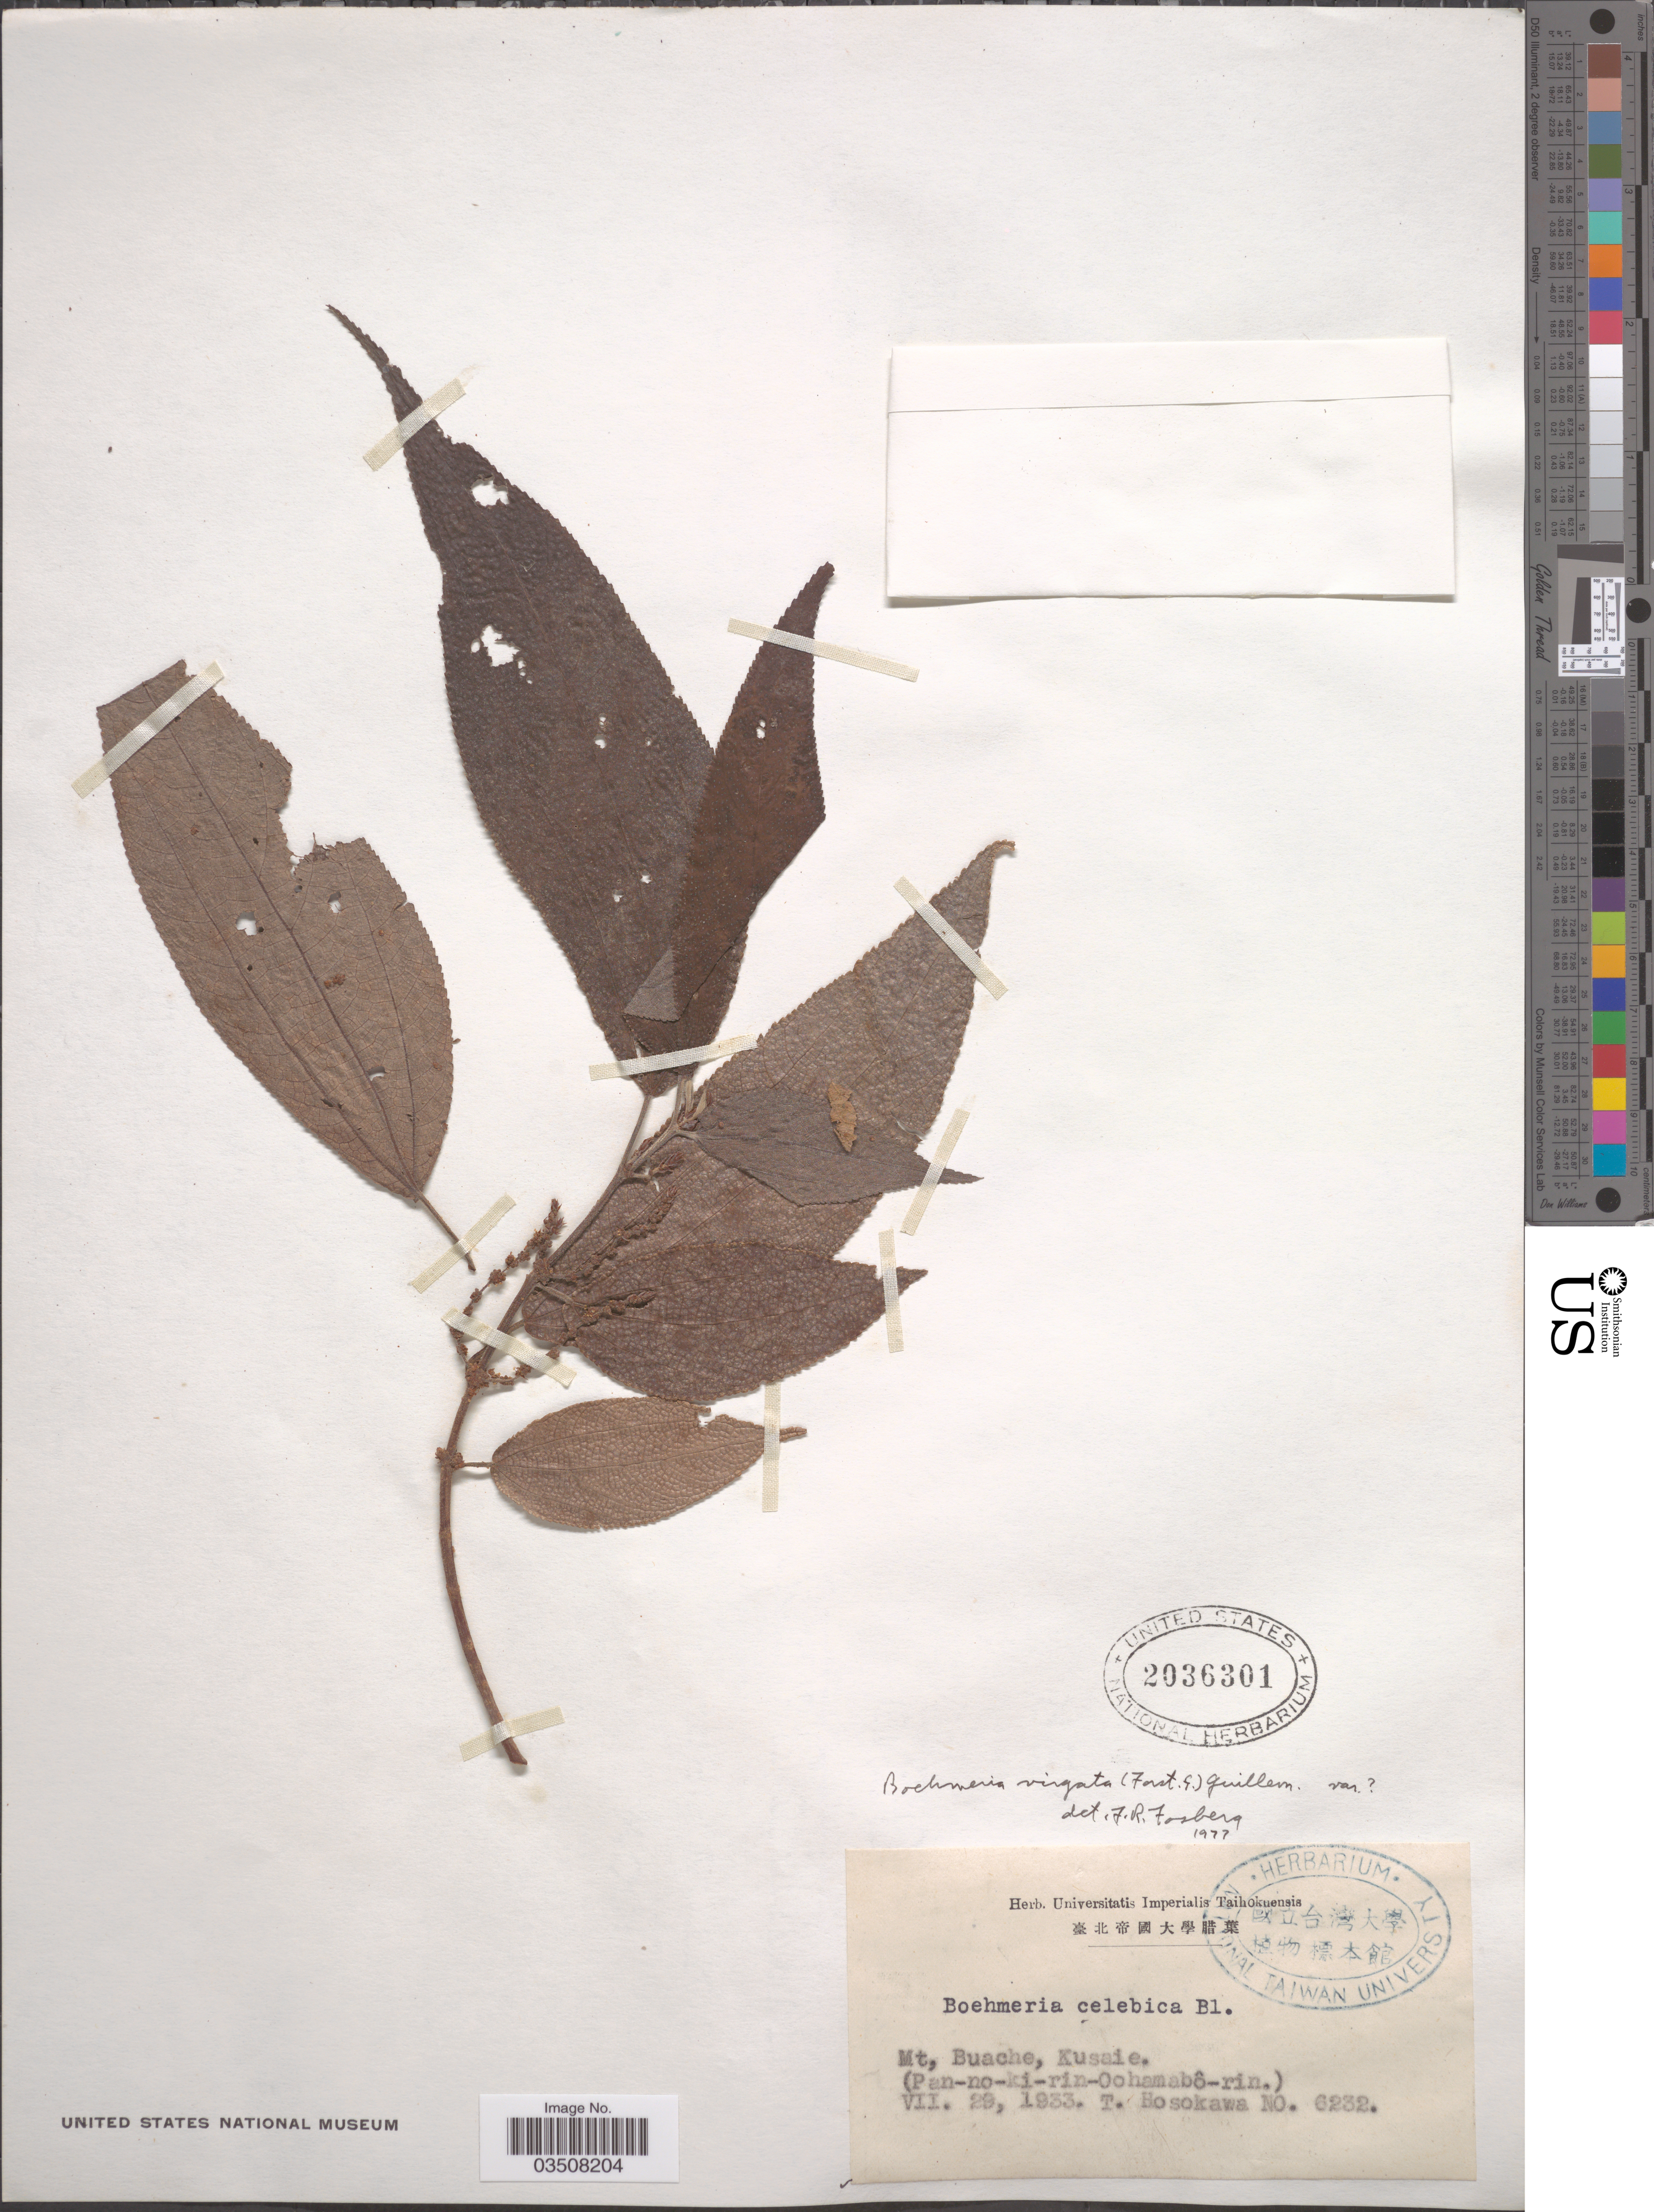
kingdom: Plantae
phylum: Tracheophyta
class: Magnoliopsida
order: Rosales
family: Urticaceae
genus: Boehmeria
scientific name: Boehmeria virgata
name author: (G. Forst.) Guill.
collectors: T. Hosokawa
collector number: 6232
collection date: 1933-07-29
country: Micronesia, Federated States of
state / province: Kosrae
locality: Mt, Buache, Kusaie. (Pan-no-ki-rin-Oohamabô-rin).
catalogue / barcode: US 2036301